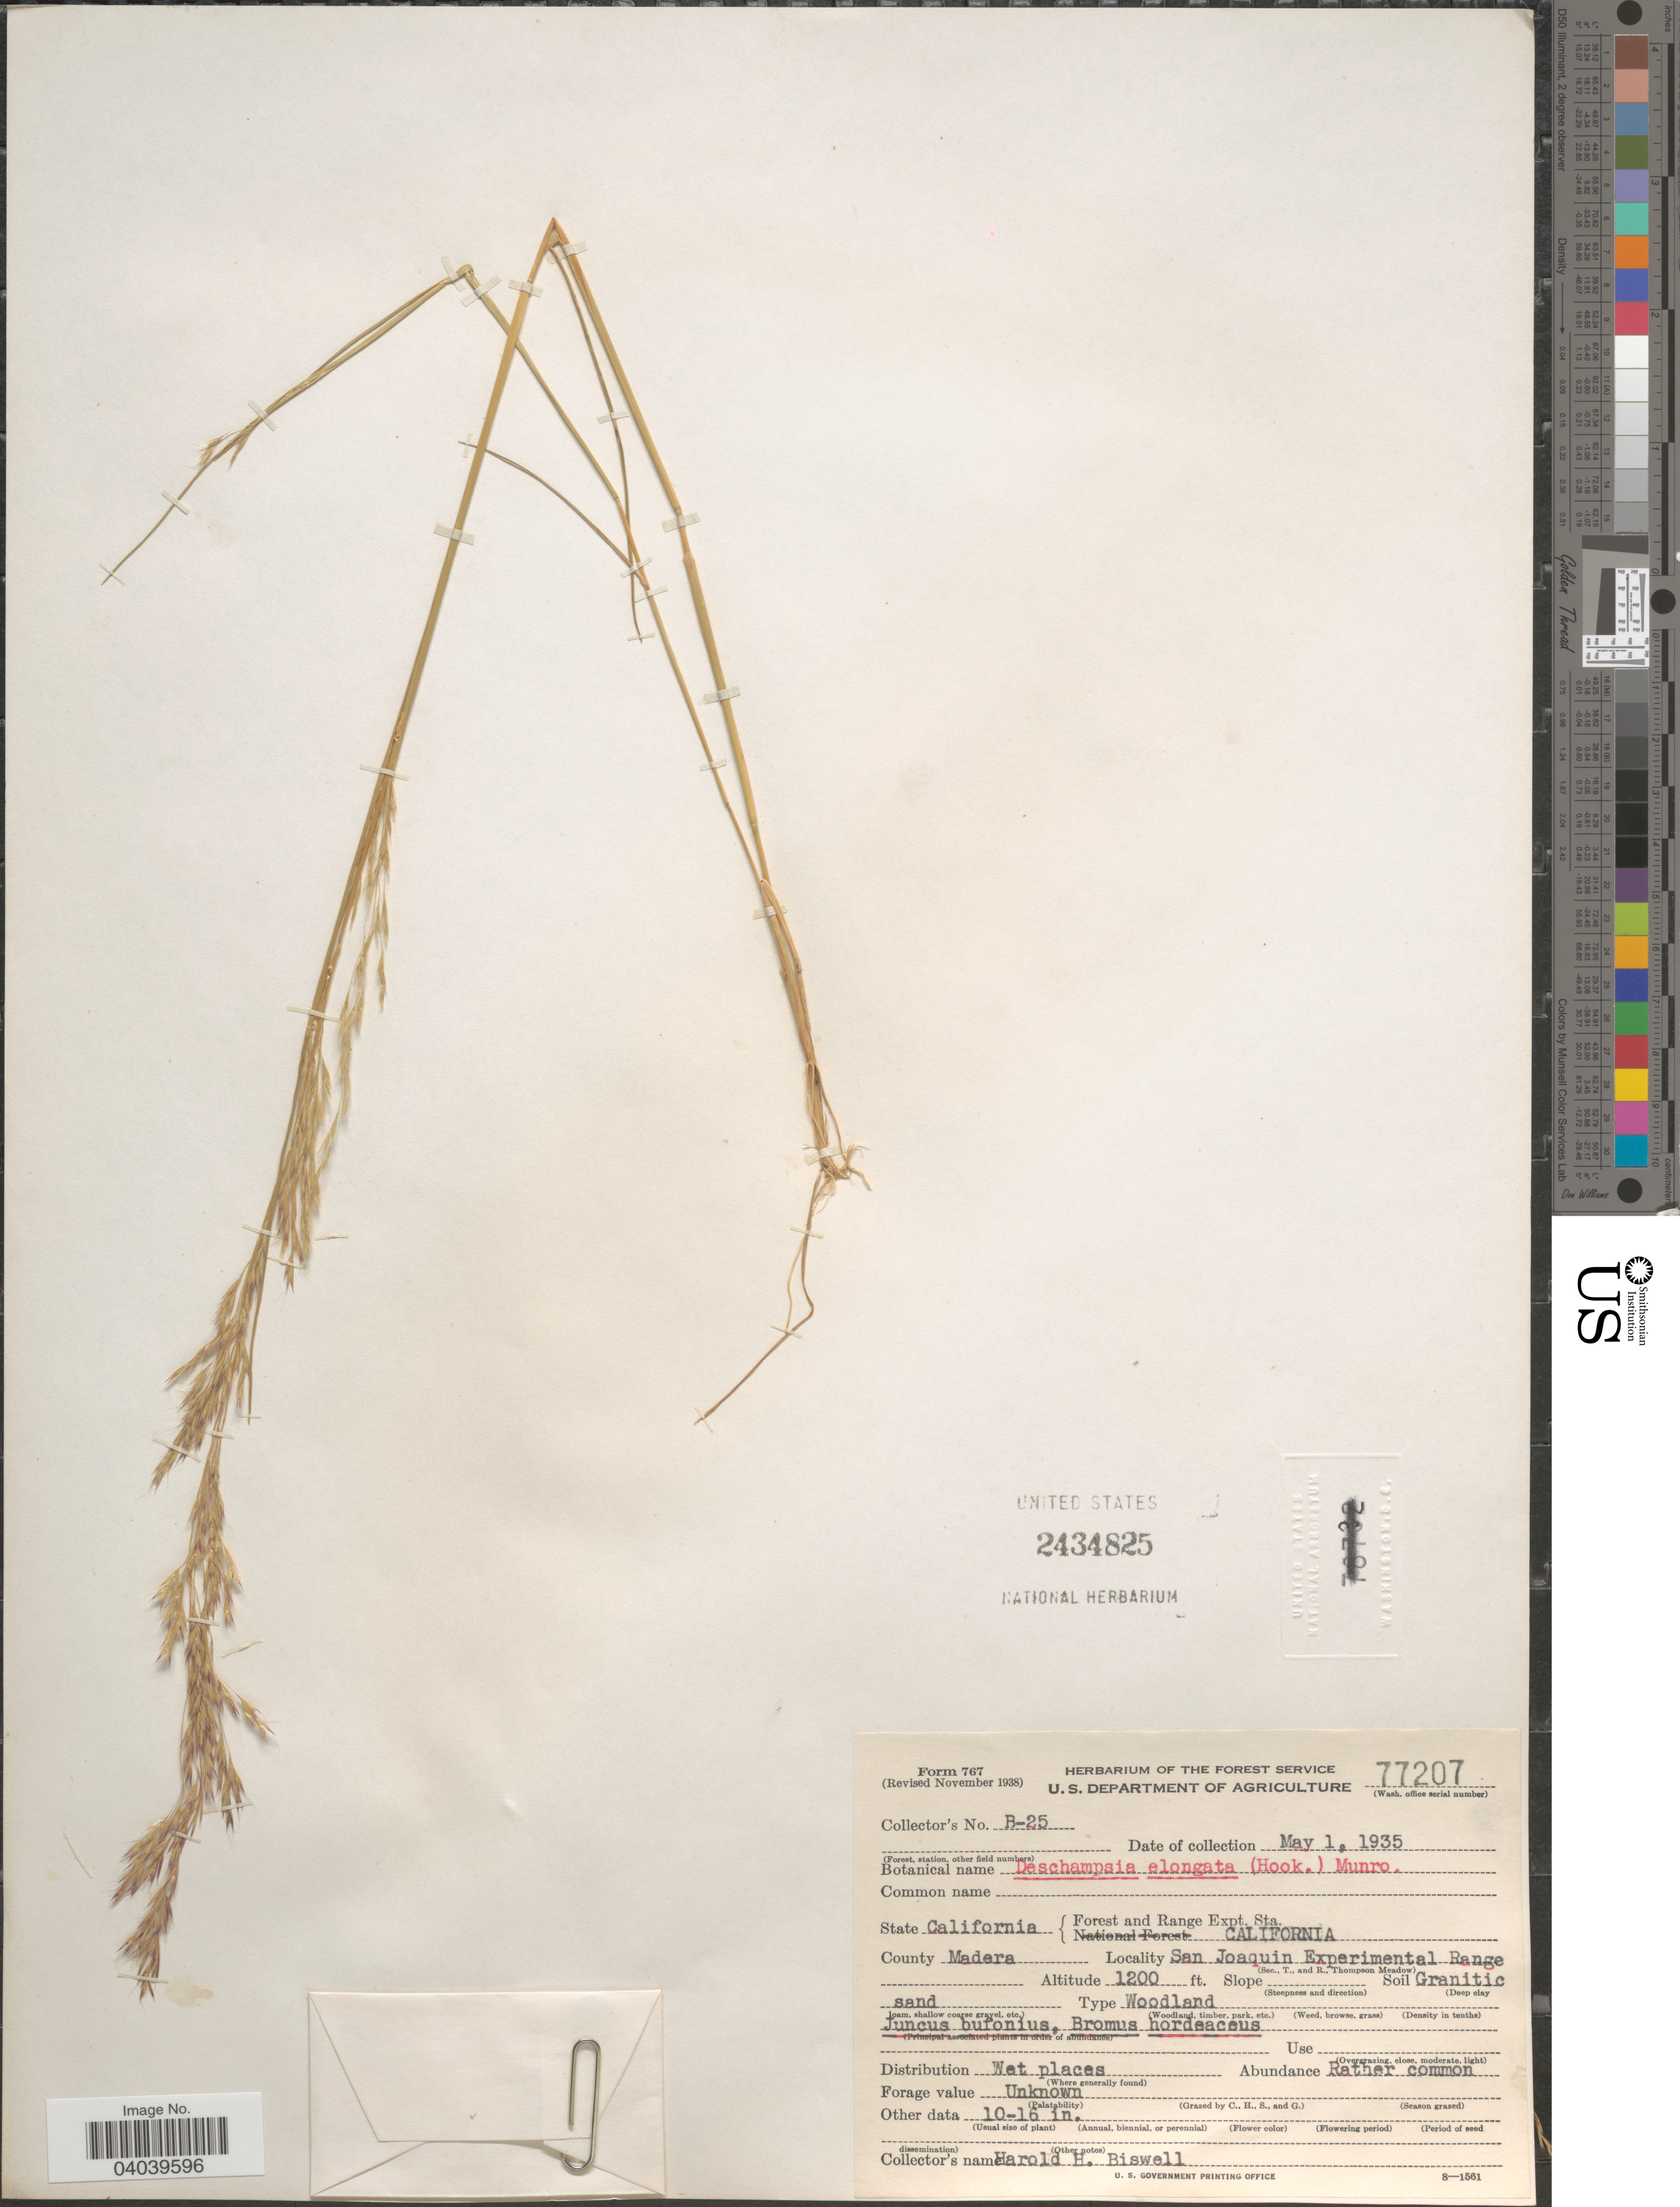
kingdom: Plantae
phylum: Tracheophyta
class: Liliopsida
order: Poales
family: Poaceae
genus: Deschampsia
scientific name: Deschampsia elongata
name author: (Hook.) Munro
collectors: H. Biswell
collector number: B-25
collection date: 1935-05-01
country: United States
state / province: California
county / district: Madera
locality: Forest and Range Expt. Sta. California. County Madera. San Joaquin Experimental Range.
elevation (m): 366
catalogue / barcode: US 2434825